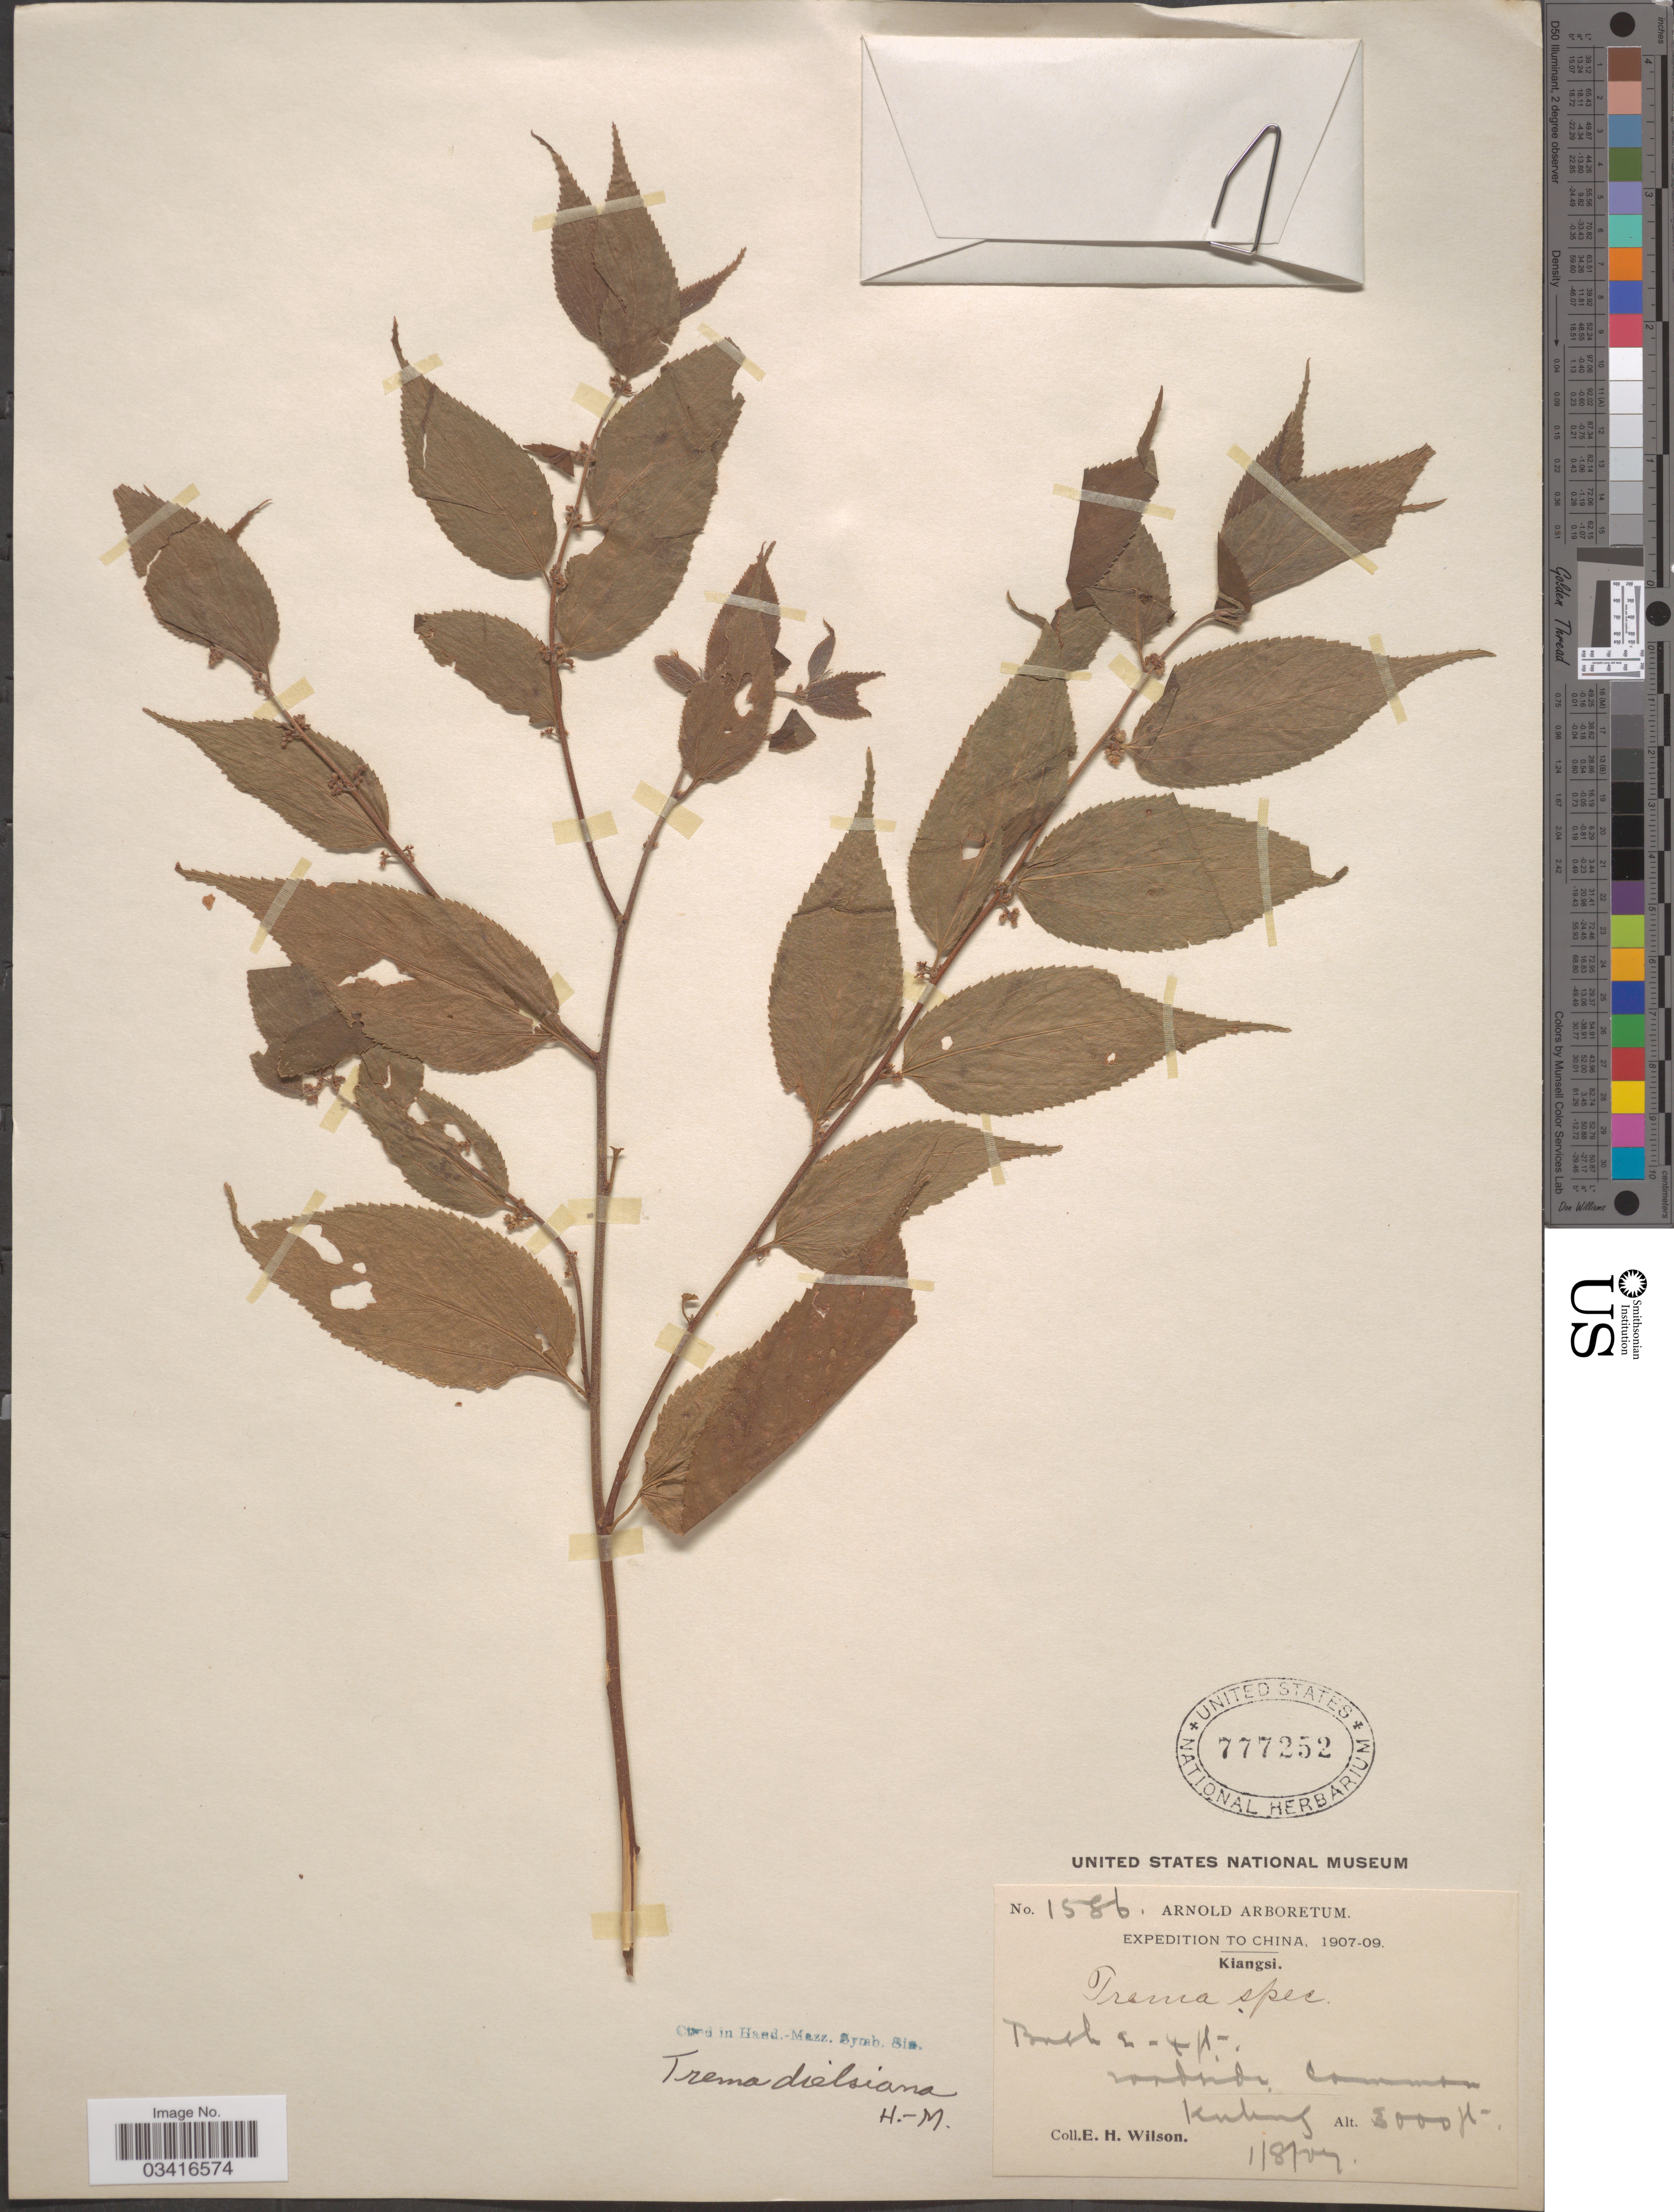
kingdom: Plantae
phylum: Tracheophyta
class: Magnoliopsida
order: Rosales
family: Cannabaceae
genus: Trema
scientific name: Trema dielsianum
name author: Hand.-Mazz.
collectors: E. Wilson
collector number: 1586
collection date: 1907-08-01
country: China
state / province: Jiangxi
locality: Kiangsi. Kuling.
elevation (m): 914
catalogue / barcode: US 777252